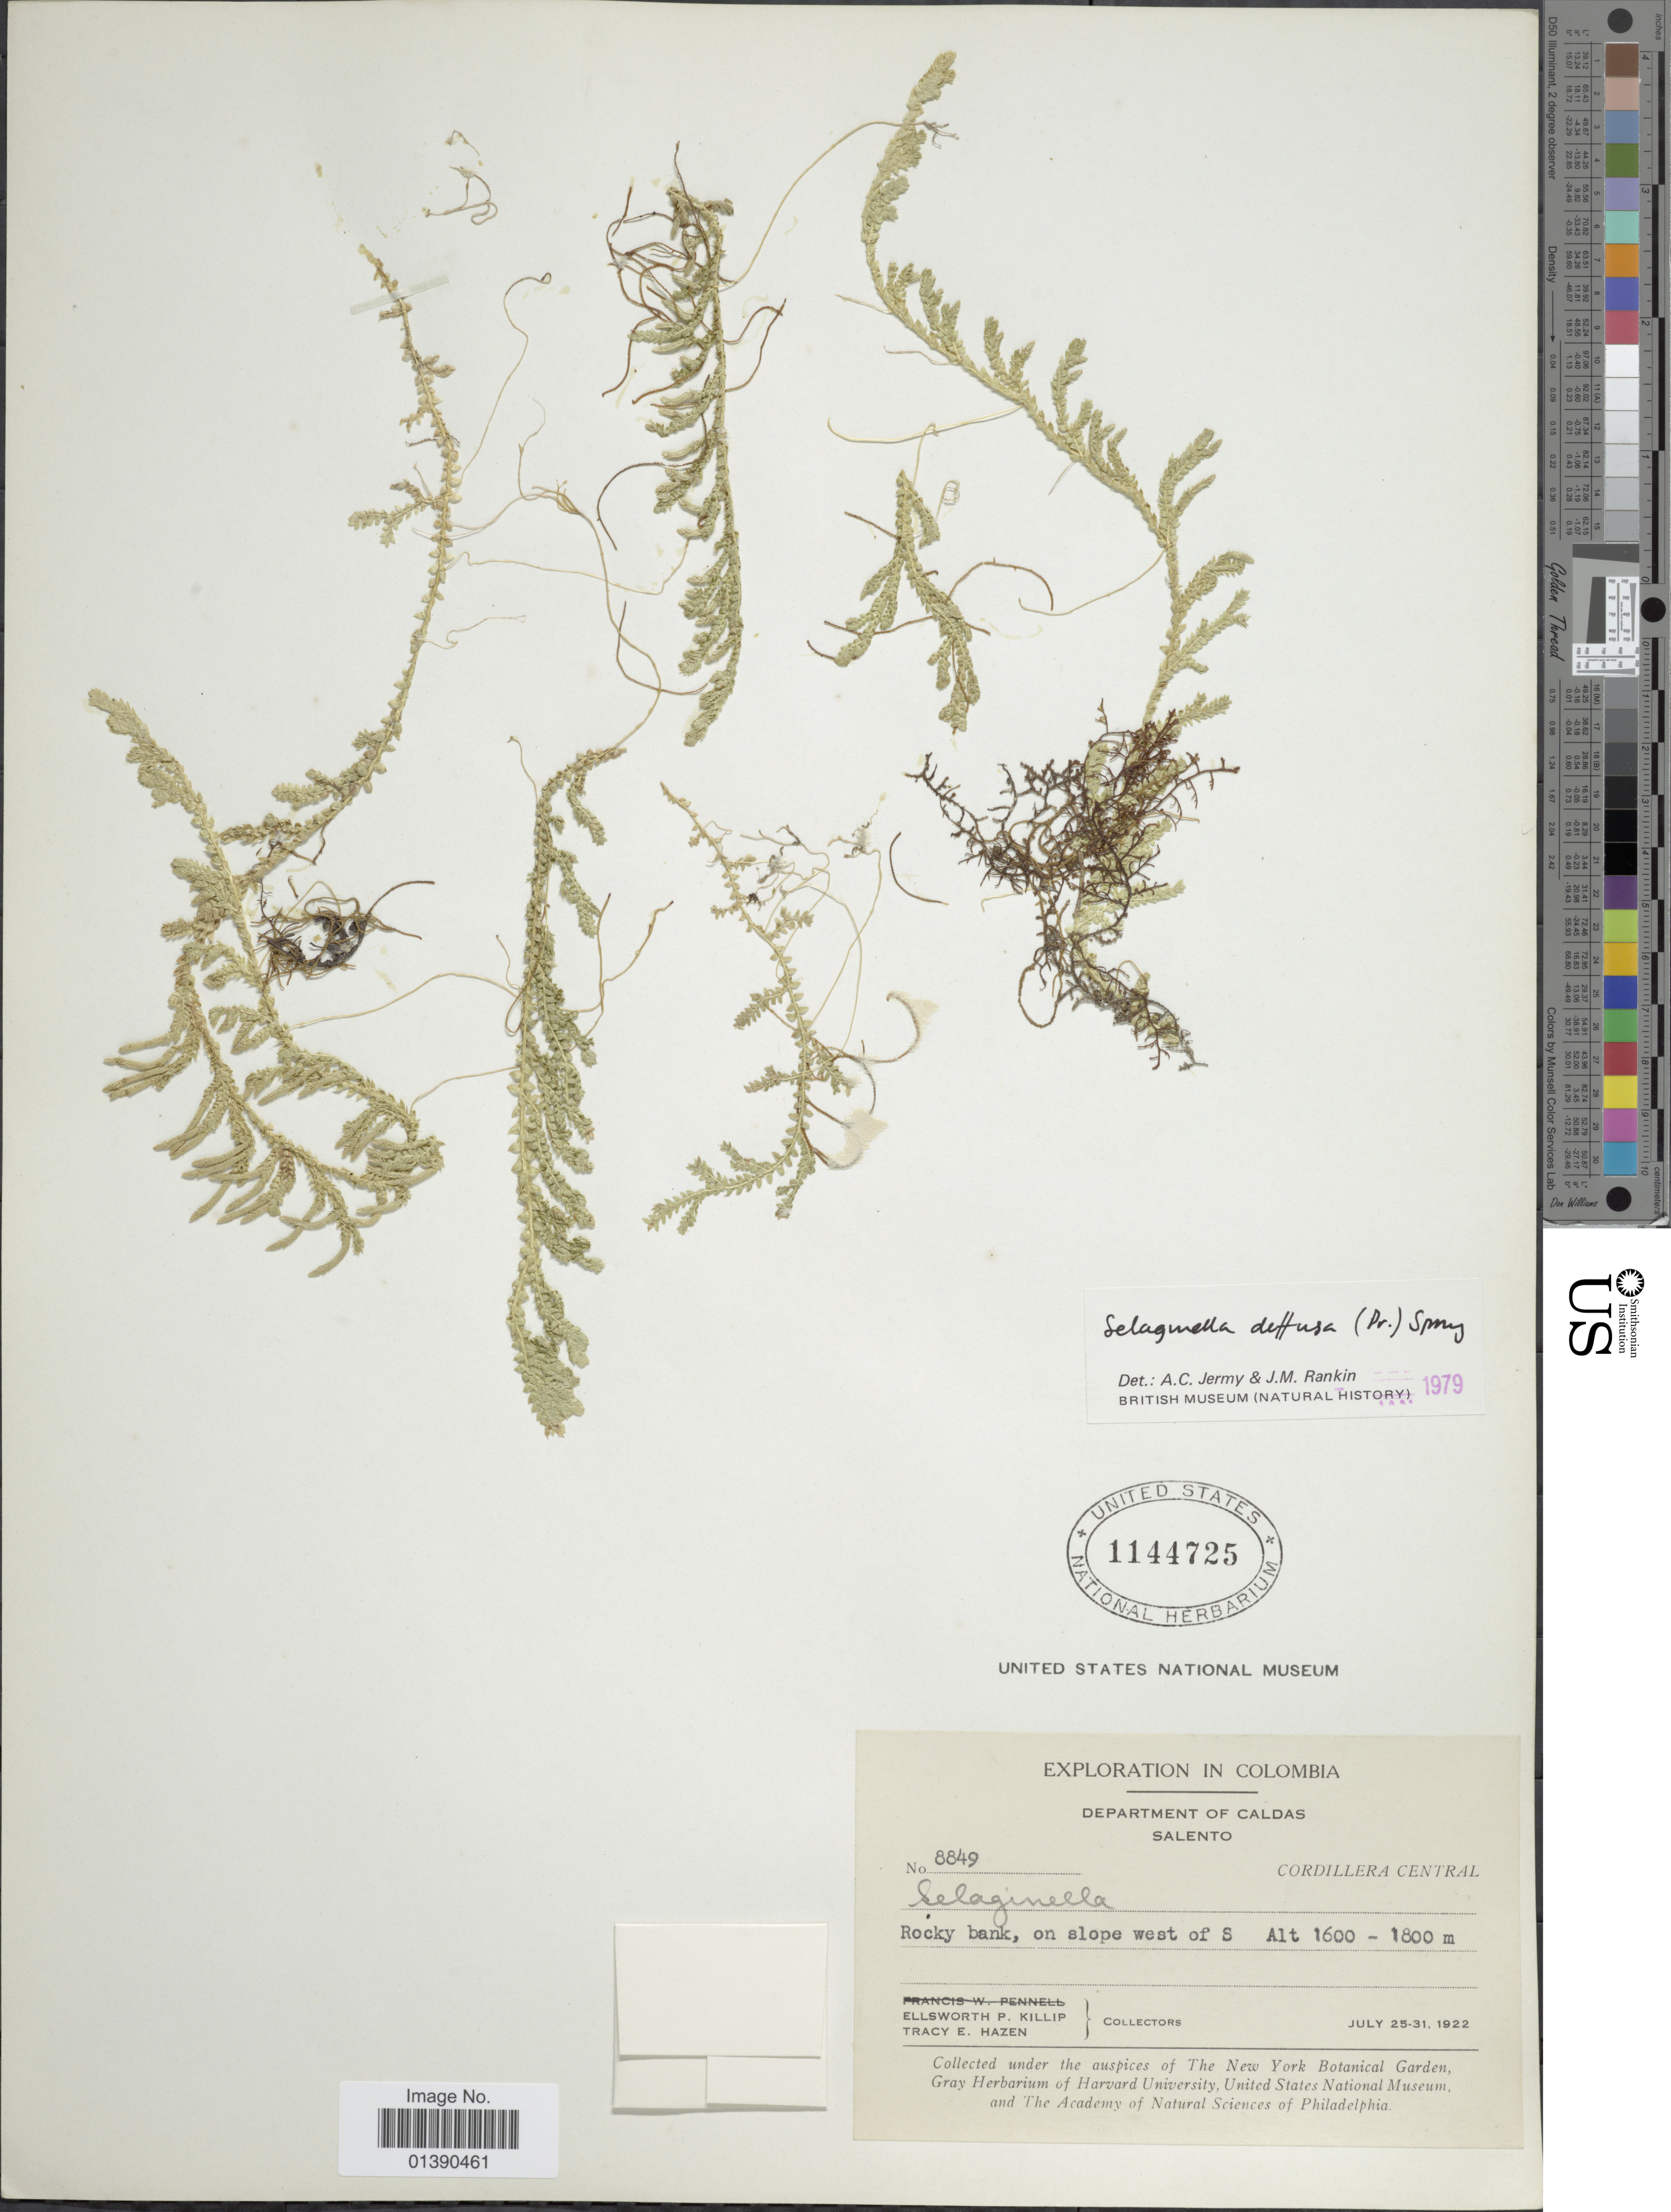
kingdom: Plantae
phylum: Tracheophyta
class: Lycopodiopsida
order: Selaginellales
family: Selaginellaceae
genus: Selaginella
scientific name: Selaginella diffusa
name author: (C. Presl) Spring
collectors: E. P. Killip & T. E. Hazen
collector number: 8849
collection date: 1922-07-25/1922-07-31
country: Colombia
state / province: Caldas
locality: Salento, Cordillera Central;, Rocky bank, on slope west of S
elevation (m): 1600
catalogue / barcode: US 1144725